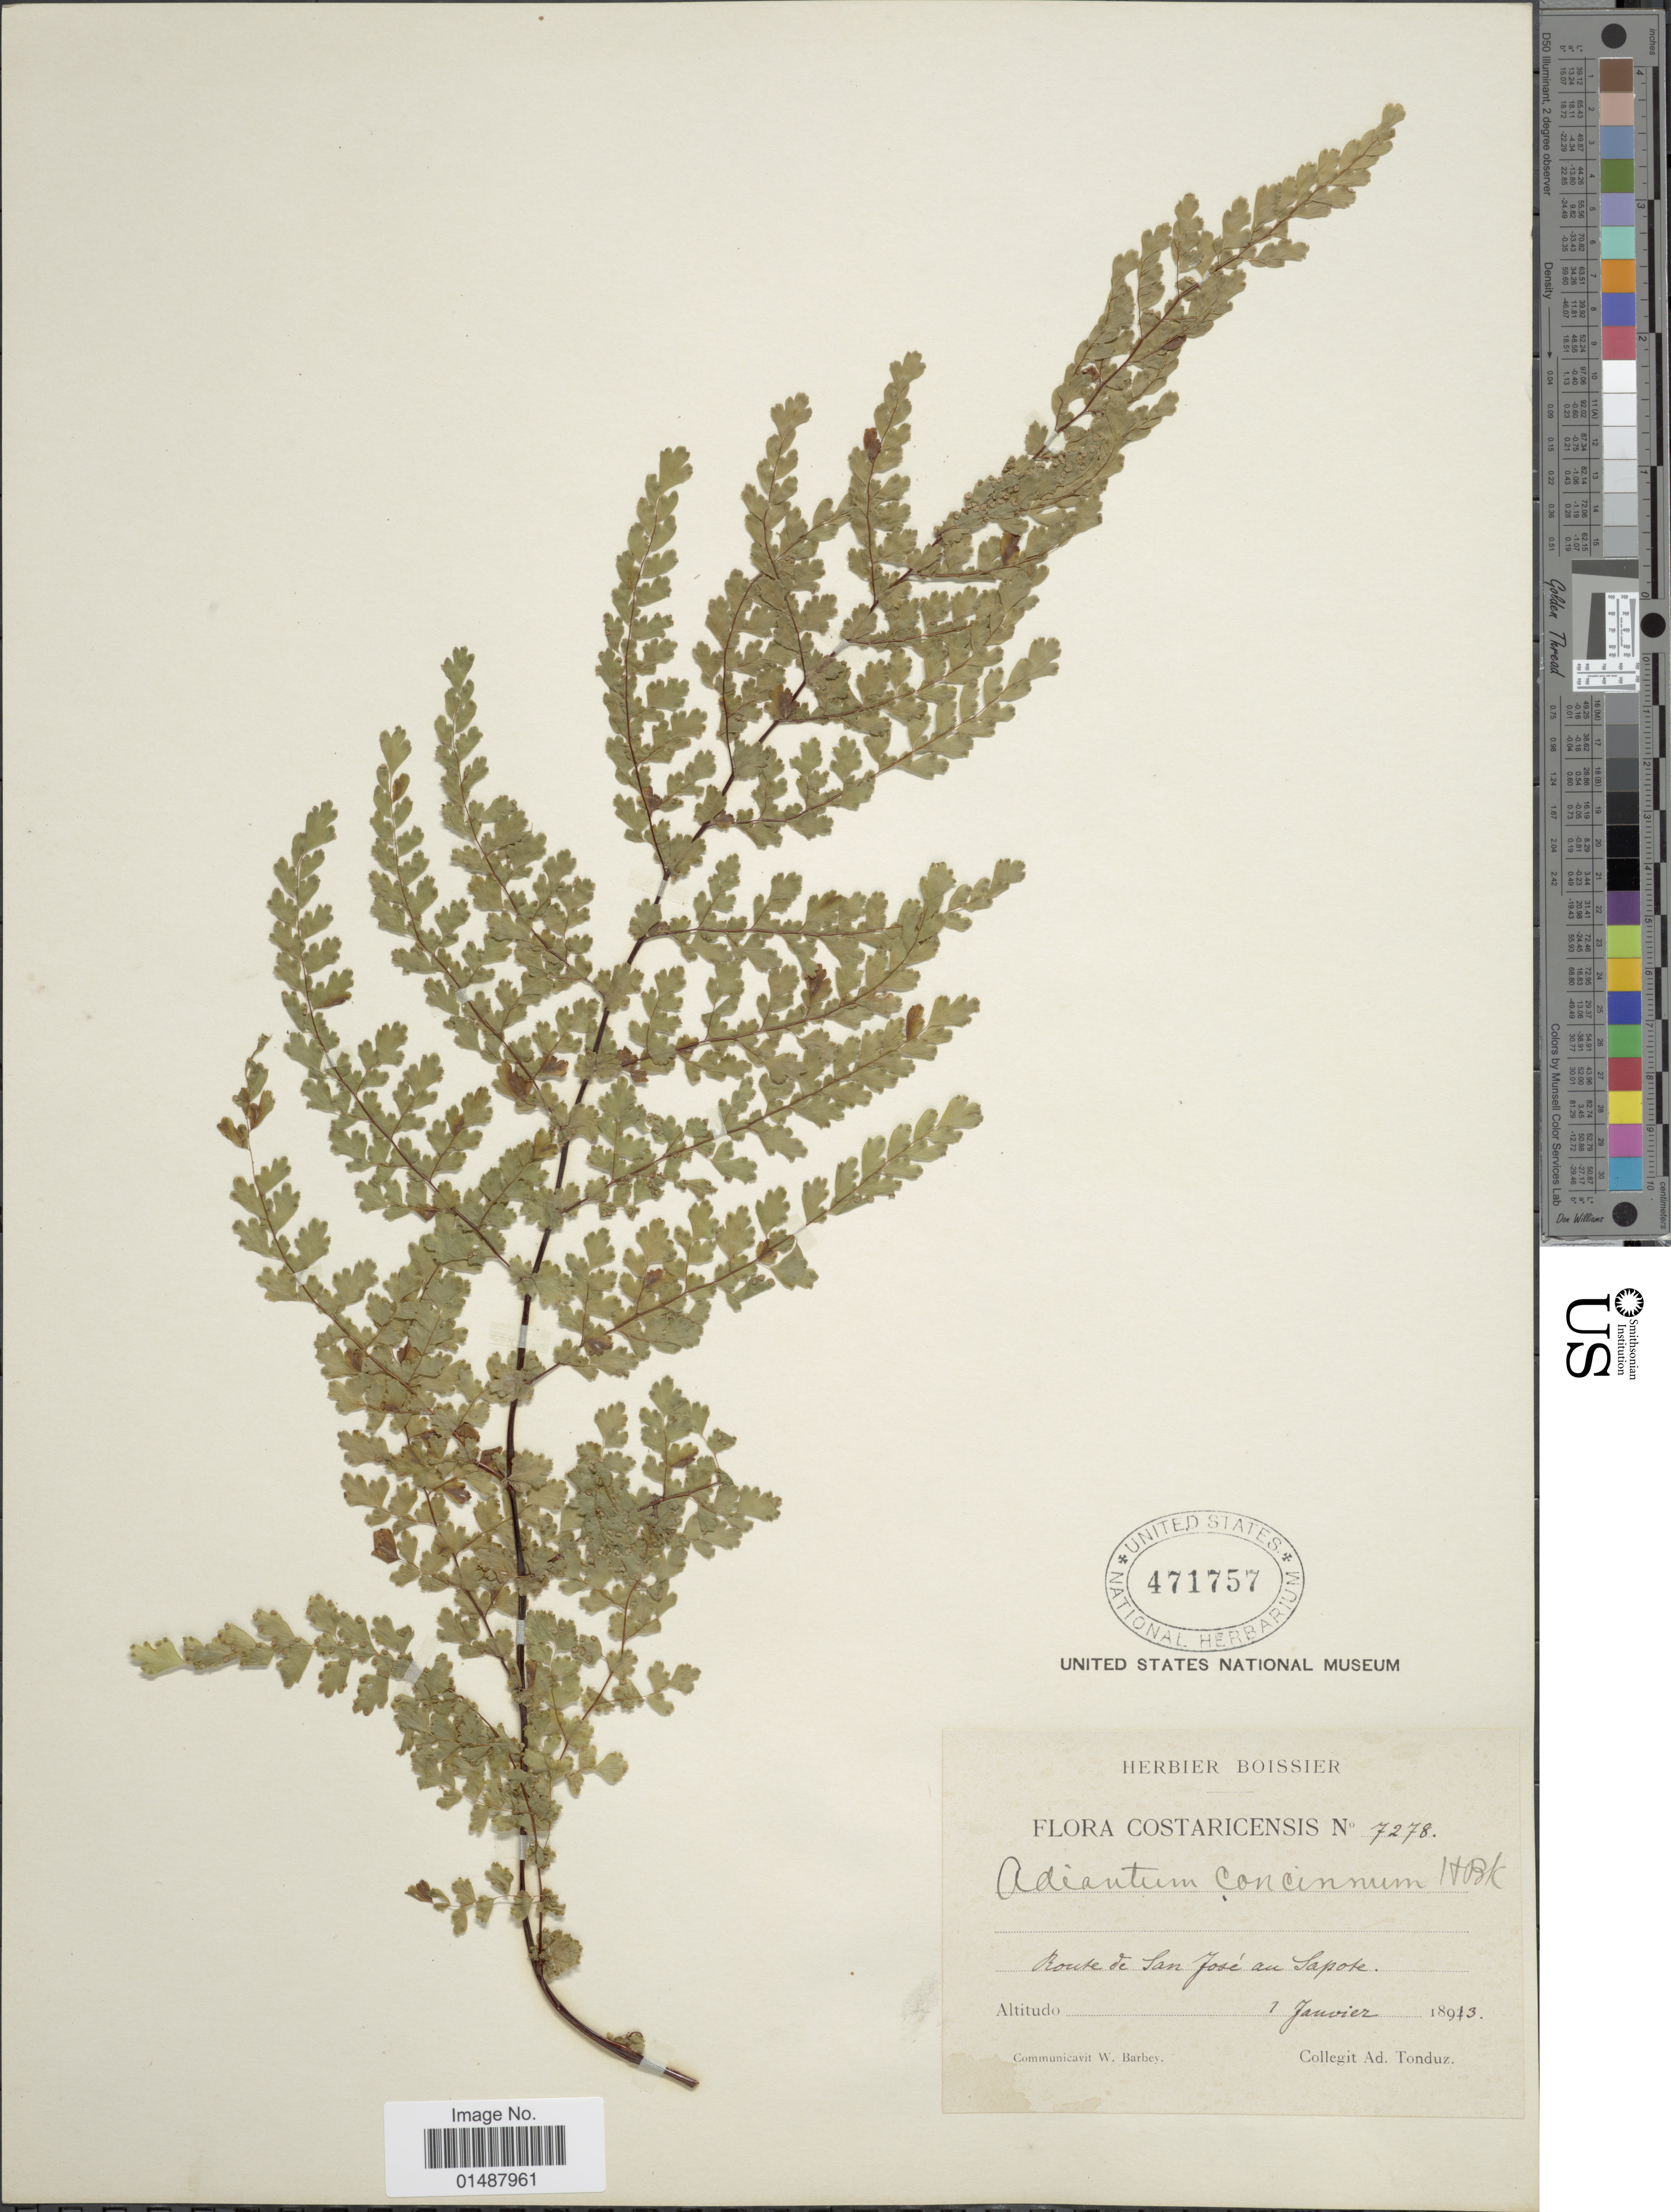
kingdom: Plantae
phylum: Tracheophyta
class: Polypodiopsida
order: Polypodiales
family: Pteridaceae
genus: Adiantum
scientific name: Adiantum concinnum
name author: Humb. & Bonpl. ex Willd.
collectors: A. Tonduz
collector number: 7278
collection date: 1893-01-07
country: Costa Rica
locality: Route de San Jose au Sapote.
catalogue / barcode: US 471757